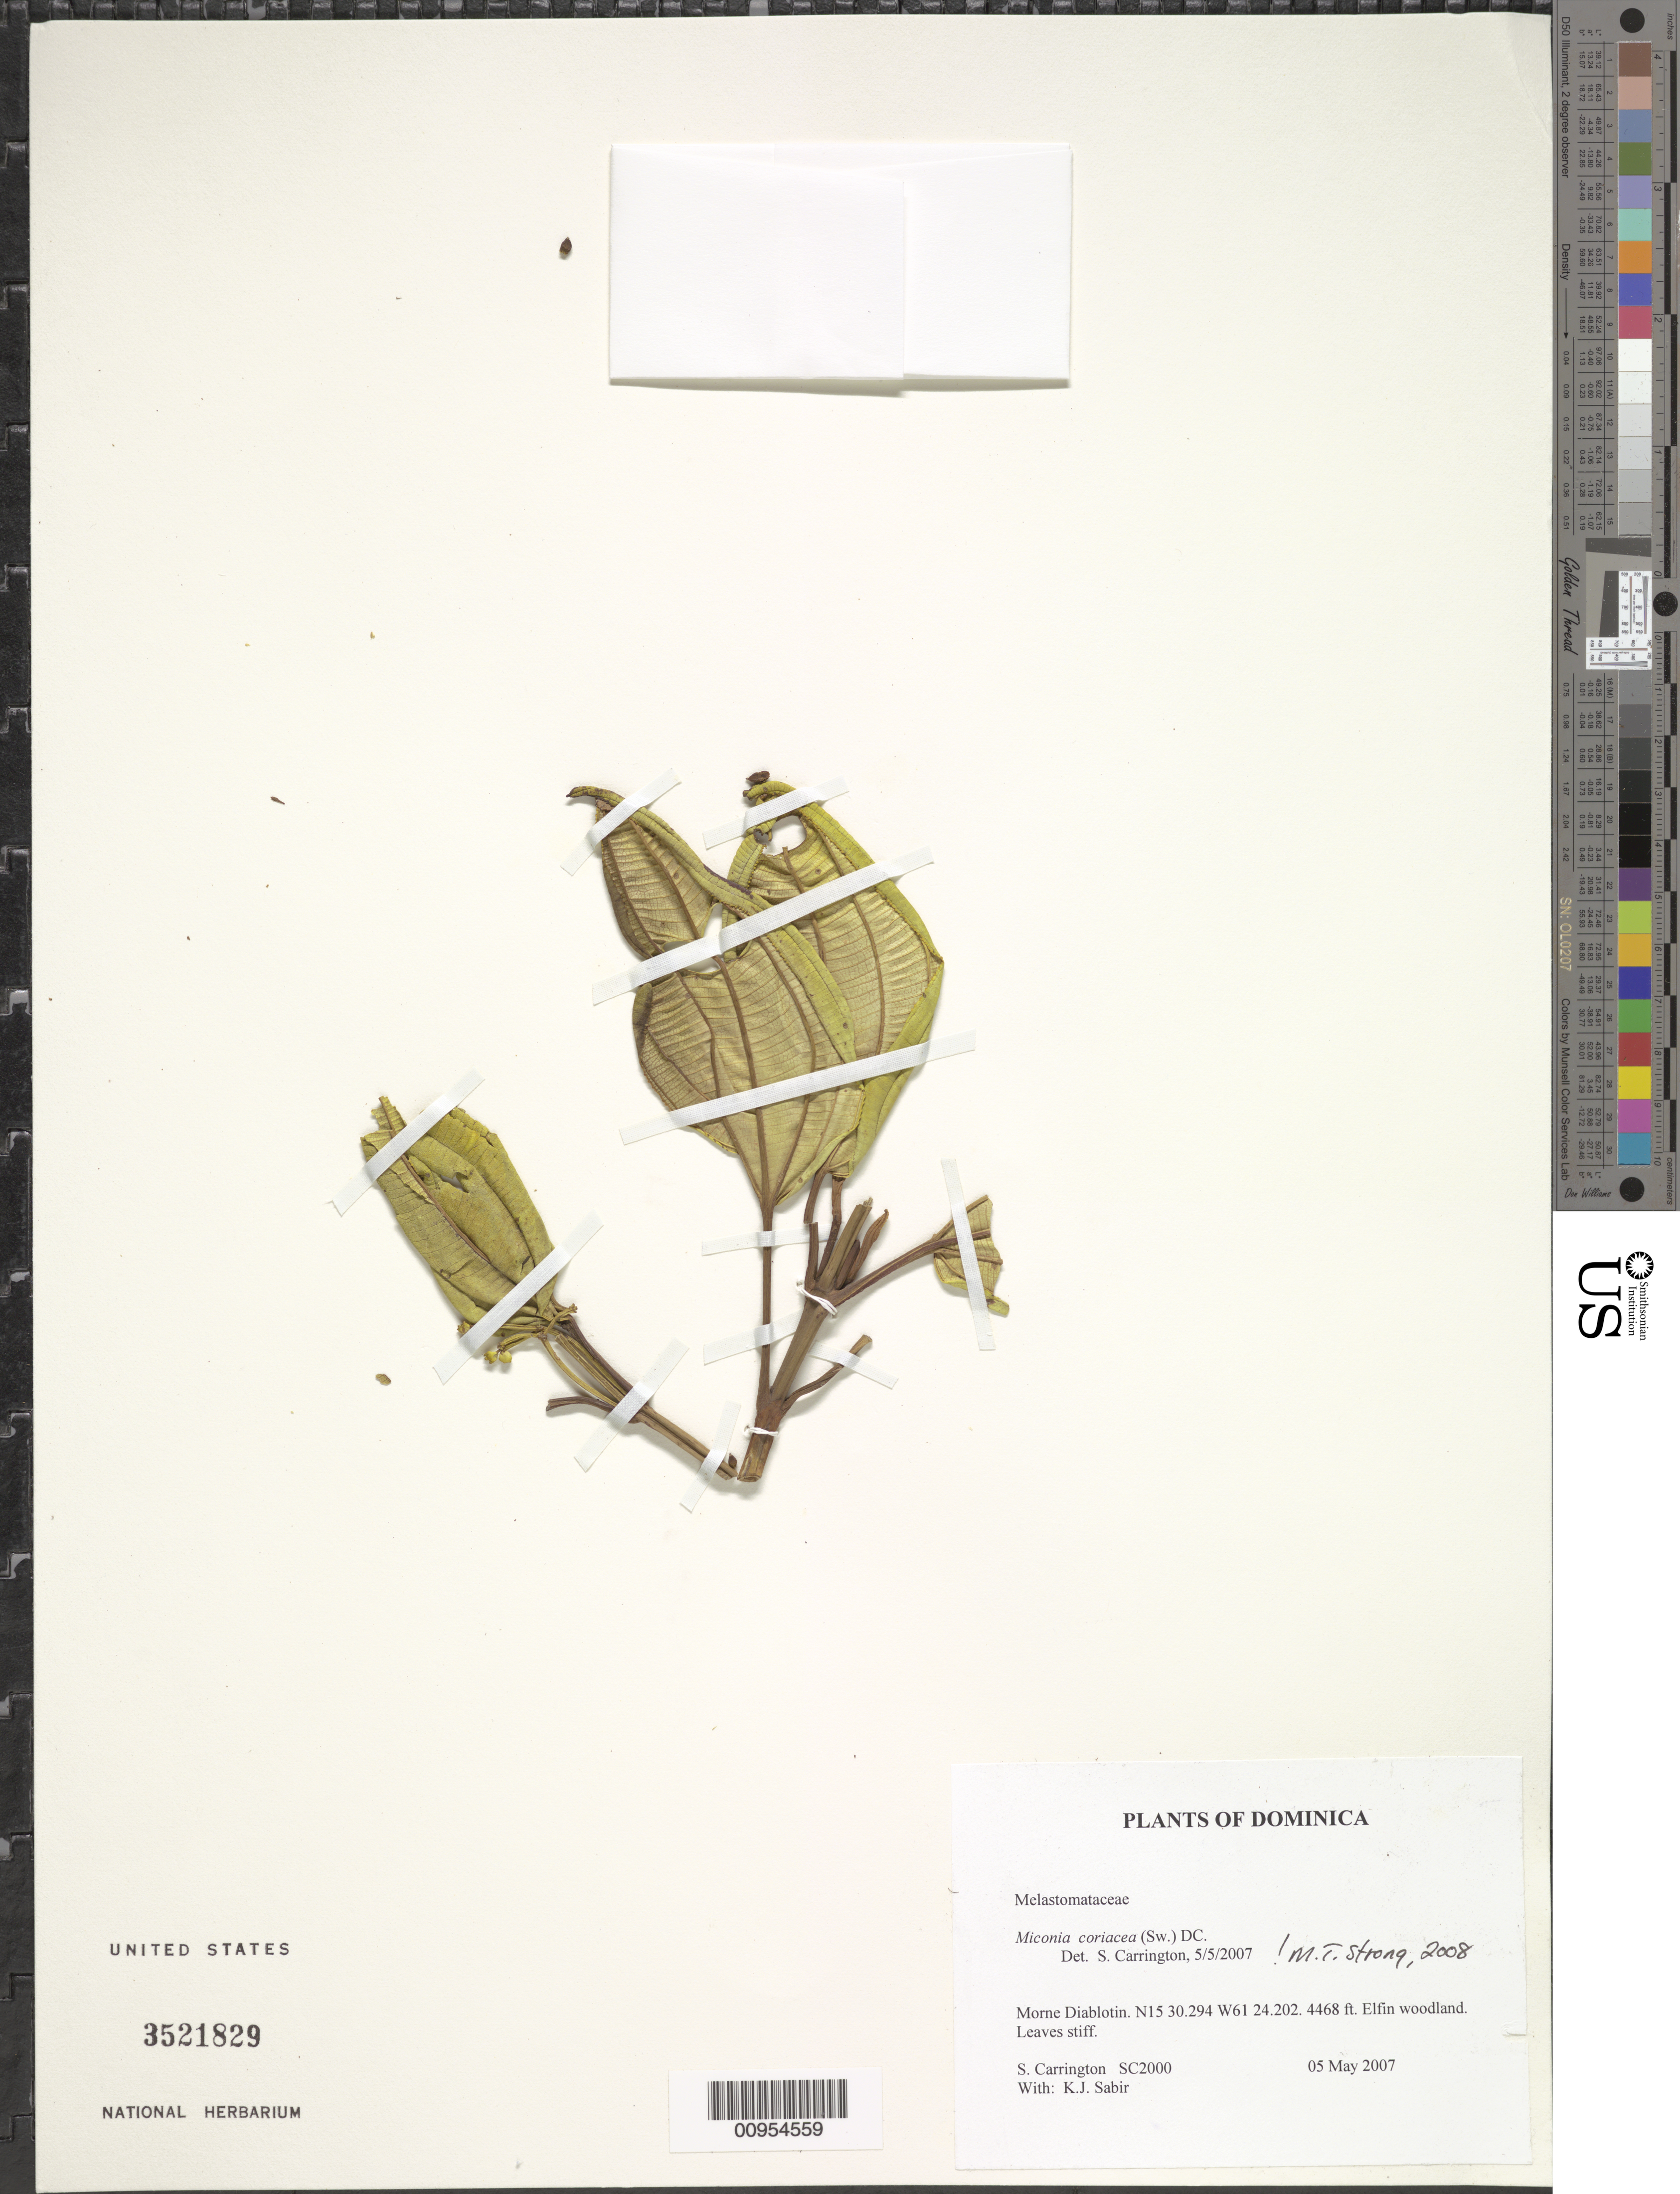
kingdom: Plantae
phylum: Tracheophyta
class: Magnoliopsida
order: Myrtales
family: Melastomataceae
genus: Miconia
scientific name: Miconia coriacea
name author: (Sw.) DC.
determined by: Strong, M. T., (US), Smithsonian Institution - National Museum of Natural History (UNITED STATES)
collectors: C. M. S. Carrington & K. Sabir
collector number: SC 2000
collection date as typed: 05 May 2007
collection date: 2007-05-05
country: Dominica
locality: Morne Diablotin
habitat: Elfin woodland.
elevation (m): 1362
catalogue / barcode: US 3521829